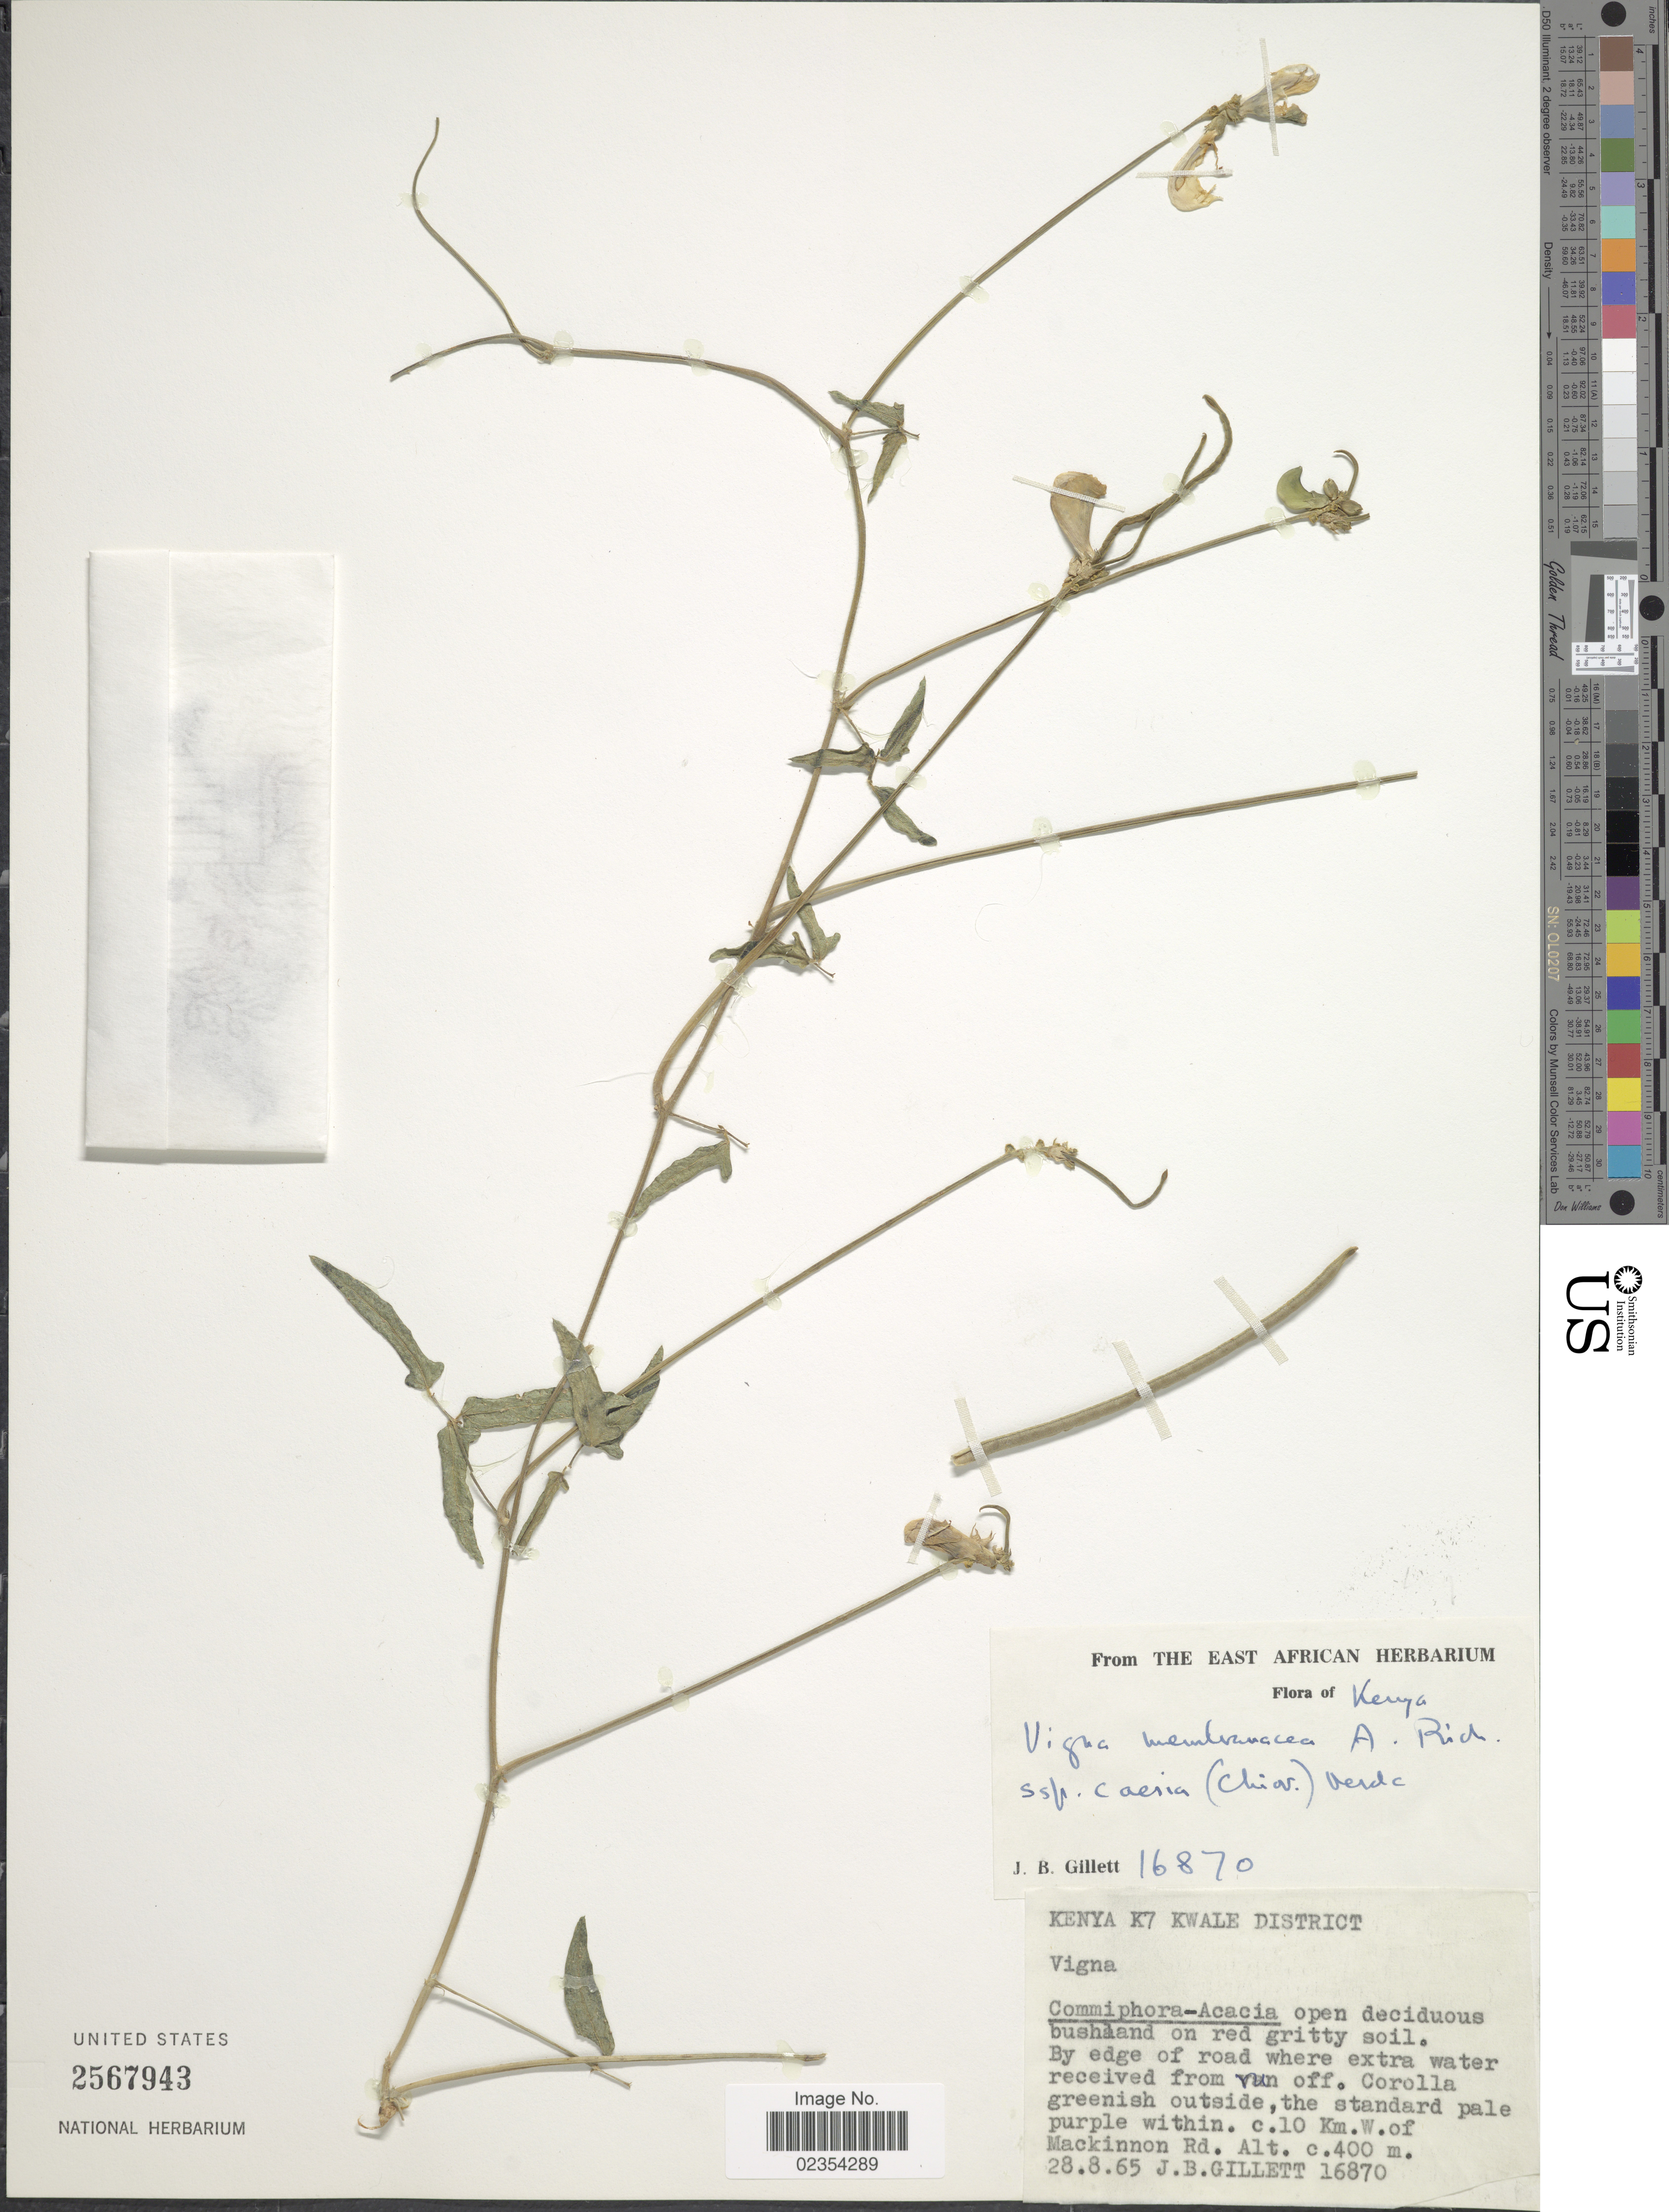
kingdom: Plantae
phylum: Tracheophyta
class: Magnoliopsida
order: Fabales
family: Fabaceae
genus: Vigna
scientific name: Vigna membranacea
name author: A. Rich.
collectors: J. Gillett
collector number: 16870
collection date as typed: Transcribed d/m/y: 28/8/65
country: Kenya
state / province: Kwale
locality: K7, by edge of road where extra water received from run cliff, c. 10 Km. W. of Mackinnon Rd,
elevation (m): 400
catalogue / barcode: US 2567943